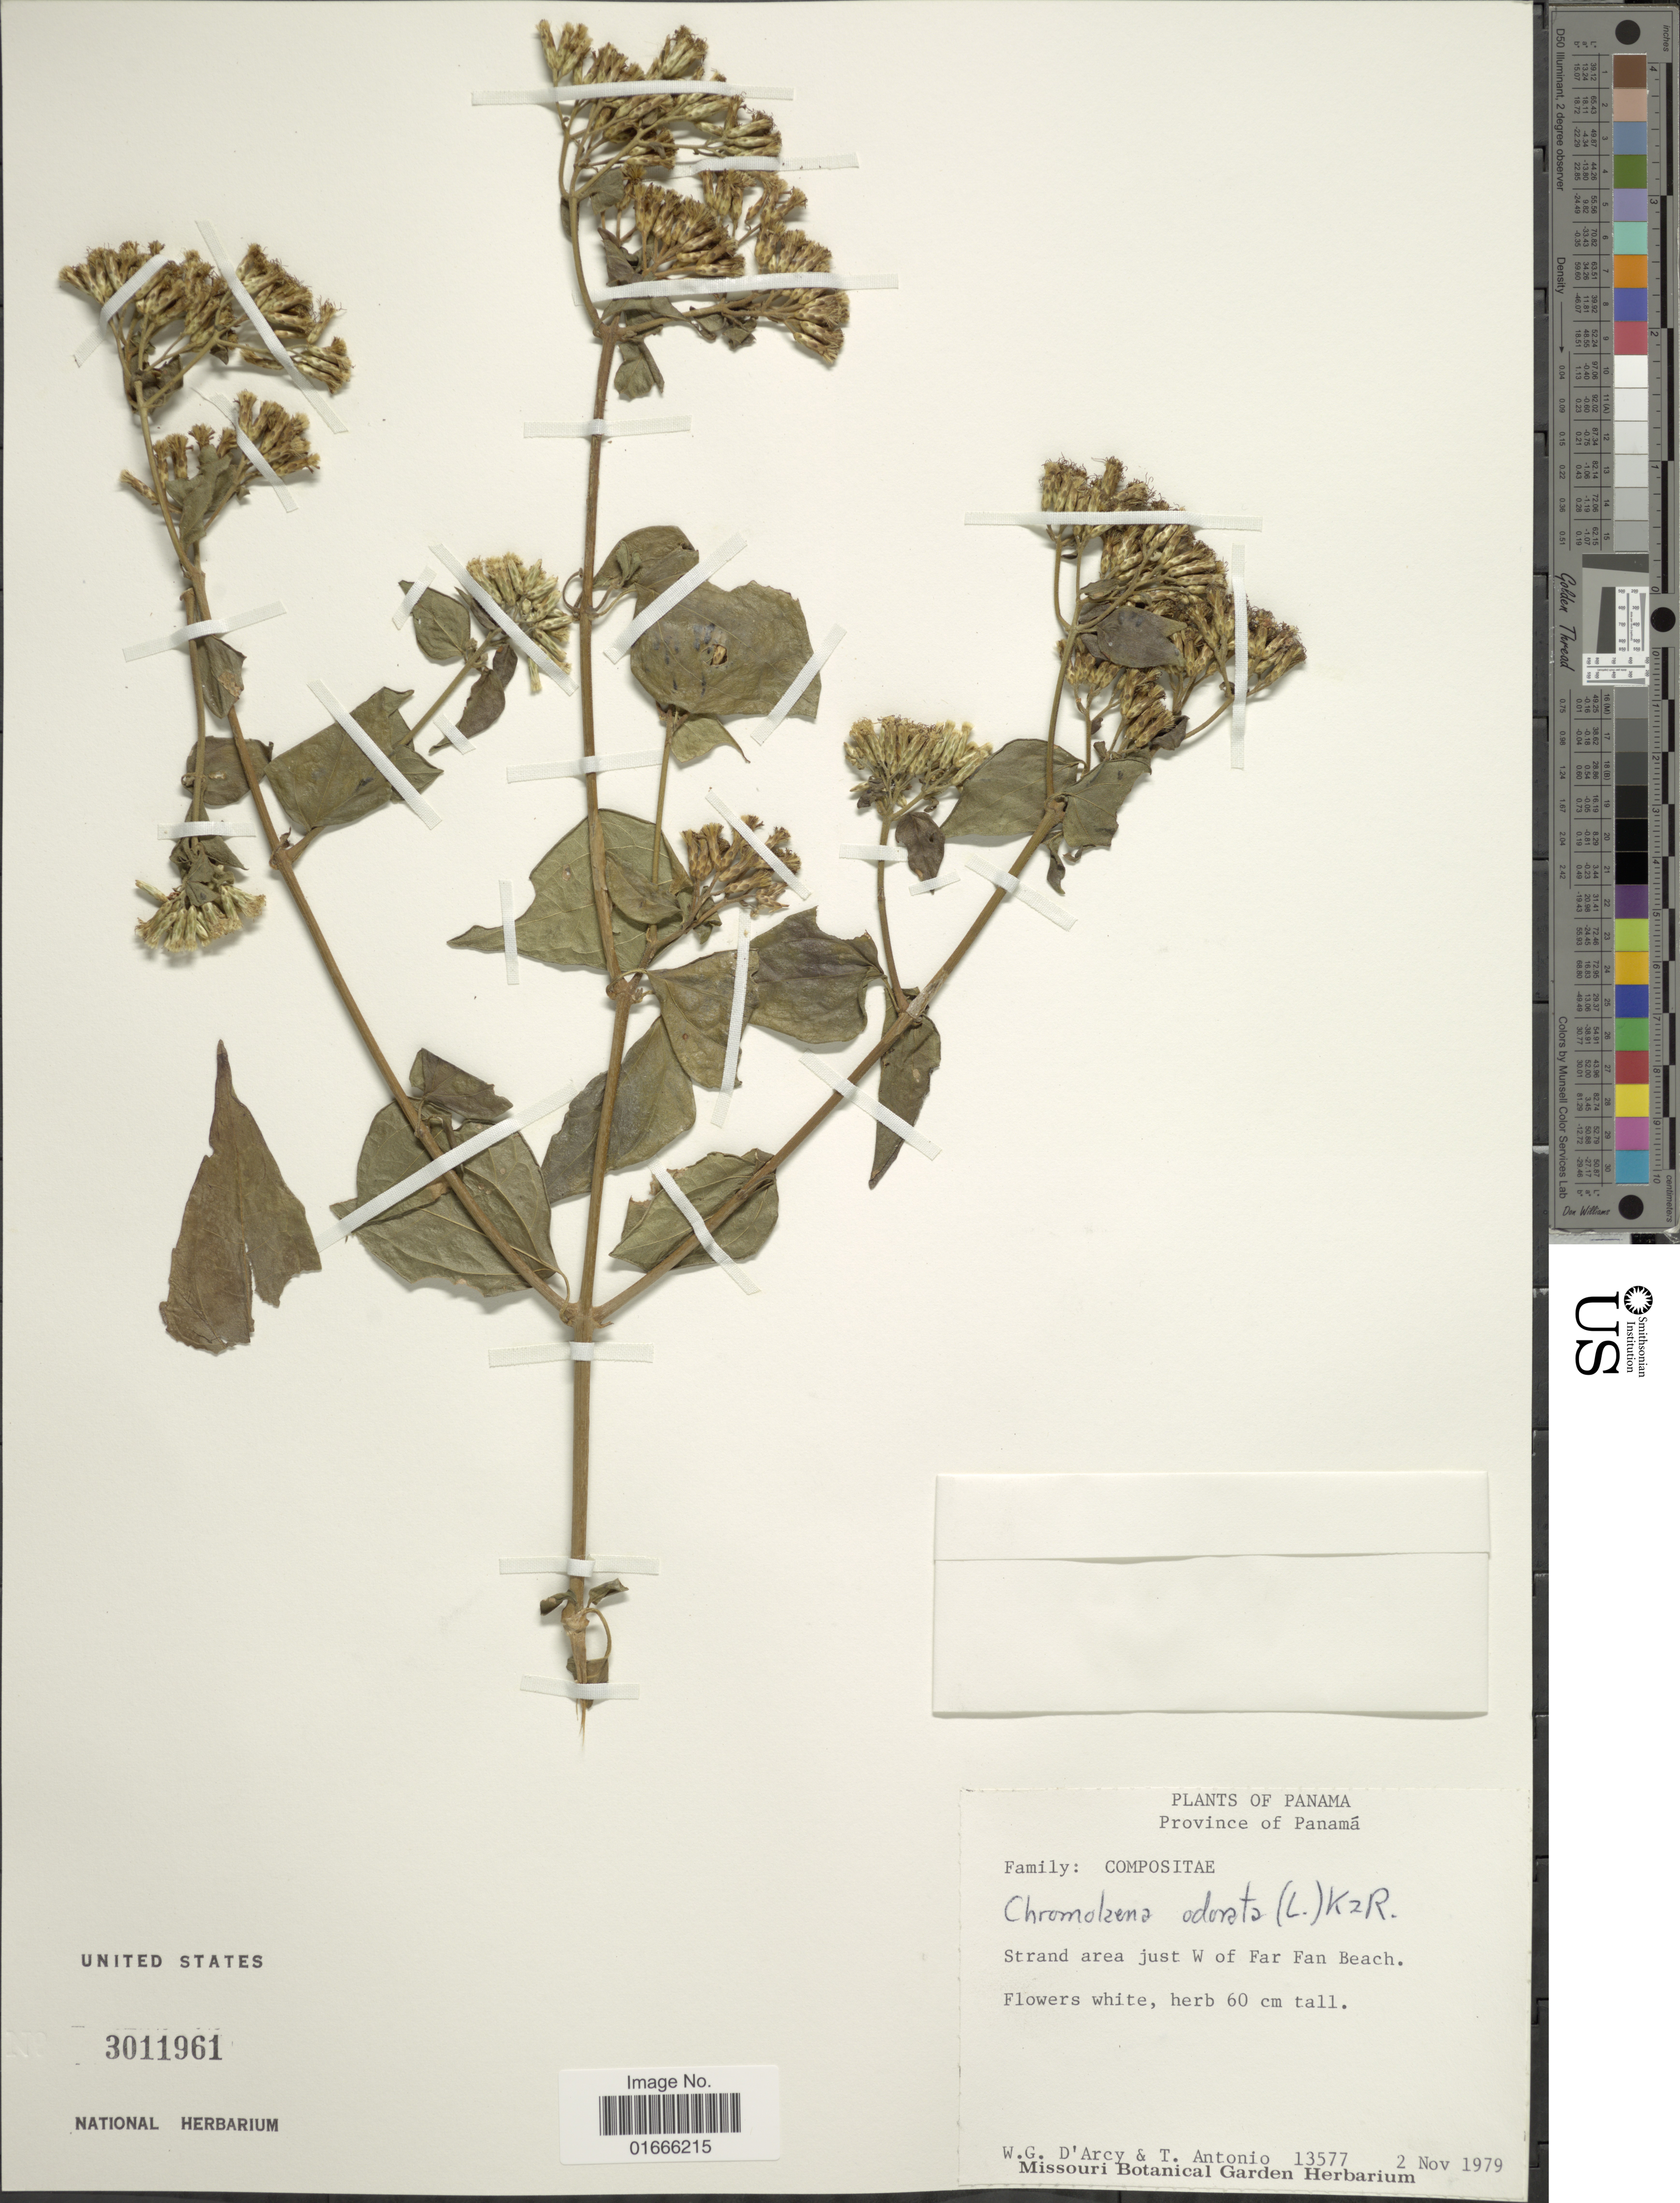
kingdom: Plantae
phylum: Tracheophyta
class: Magnoliopsida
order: Asterales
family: Asteraceae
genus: Chromolaena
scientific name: Chromolaena odorata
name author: (L.) R.M. King & H. Rob.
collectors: W. G. D'Arcy & T. Antonio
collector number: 13577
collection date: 1979-11-02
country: Panama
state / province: Panamá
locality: Strand area just W of Far Fan Beach.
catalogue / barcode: US 3011961